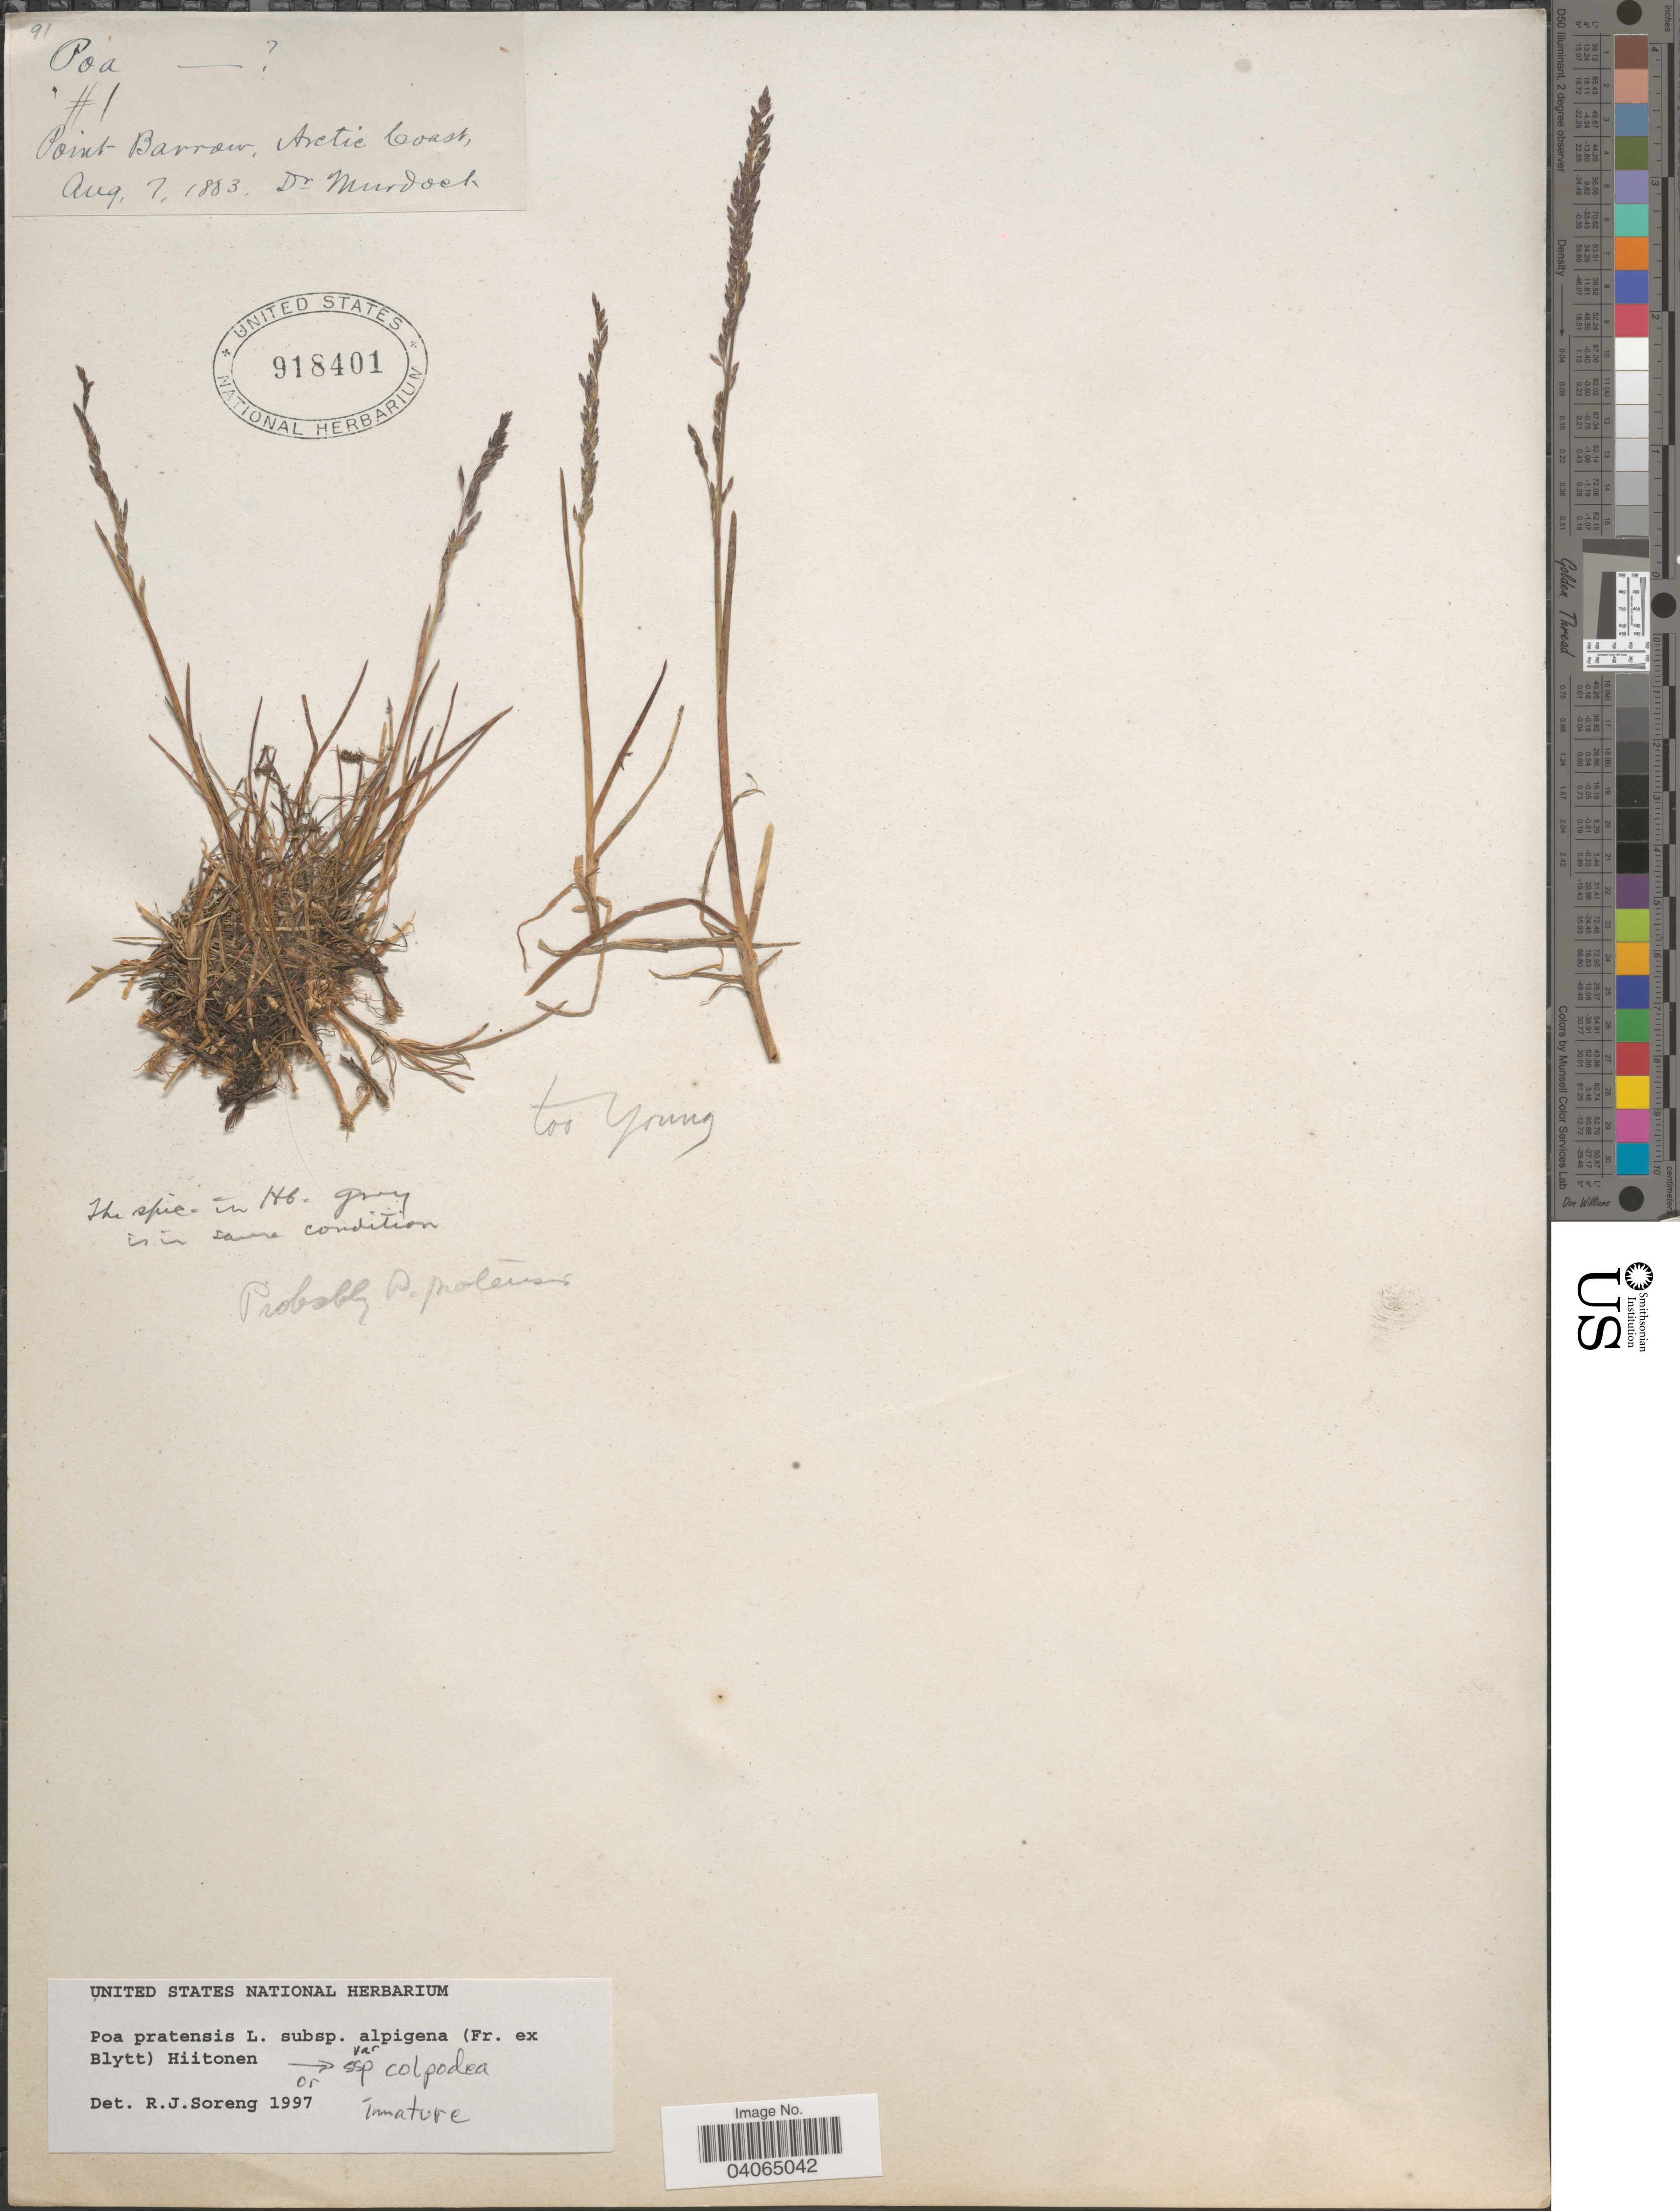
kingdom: Plantae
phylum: Tracheophyta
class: Liliopsida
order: Poales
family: Poaceae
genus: Poa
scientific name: Poa pratensis subsp. colpodea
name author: (Th. Fr.) Tzvelev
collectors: -. Murdock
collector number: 1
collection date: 1883-08-07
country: United States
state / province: Alaska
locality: Point Barrow. Arctic Coast.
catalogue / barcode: US 918401